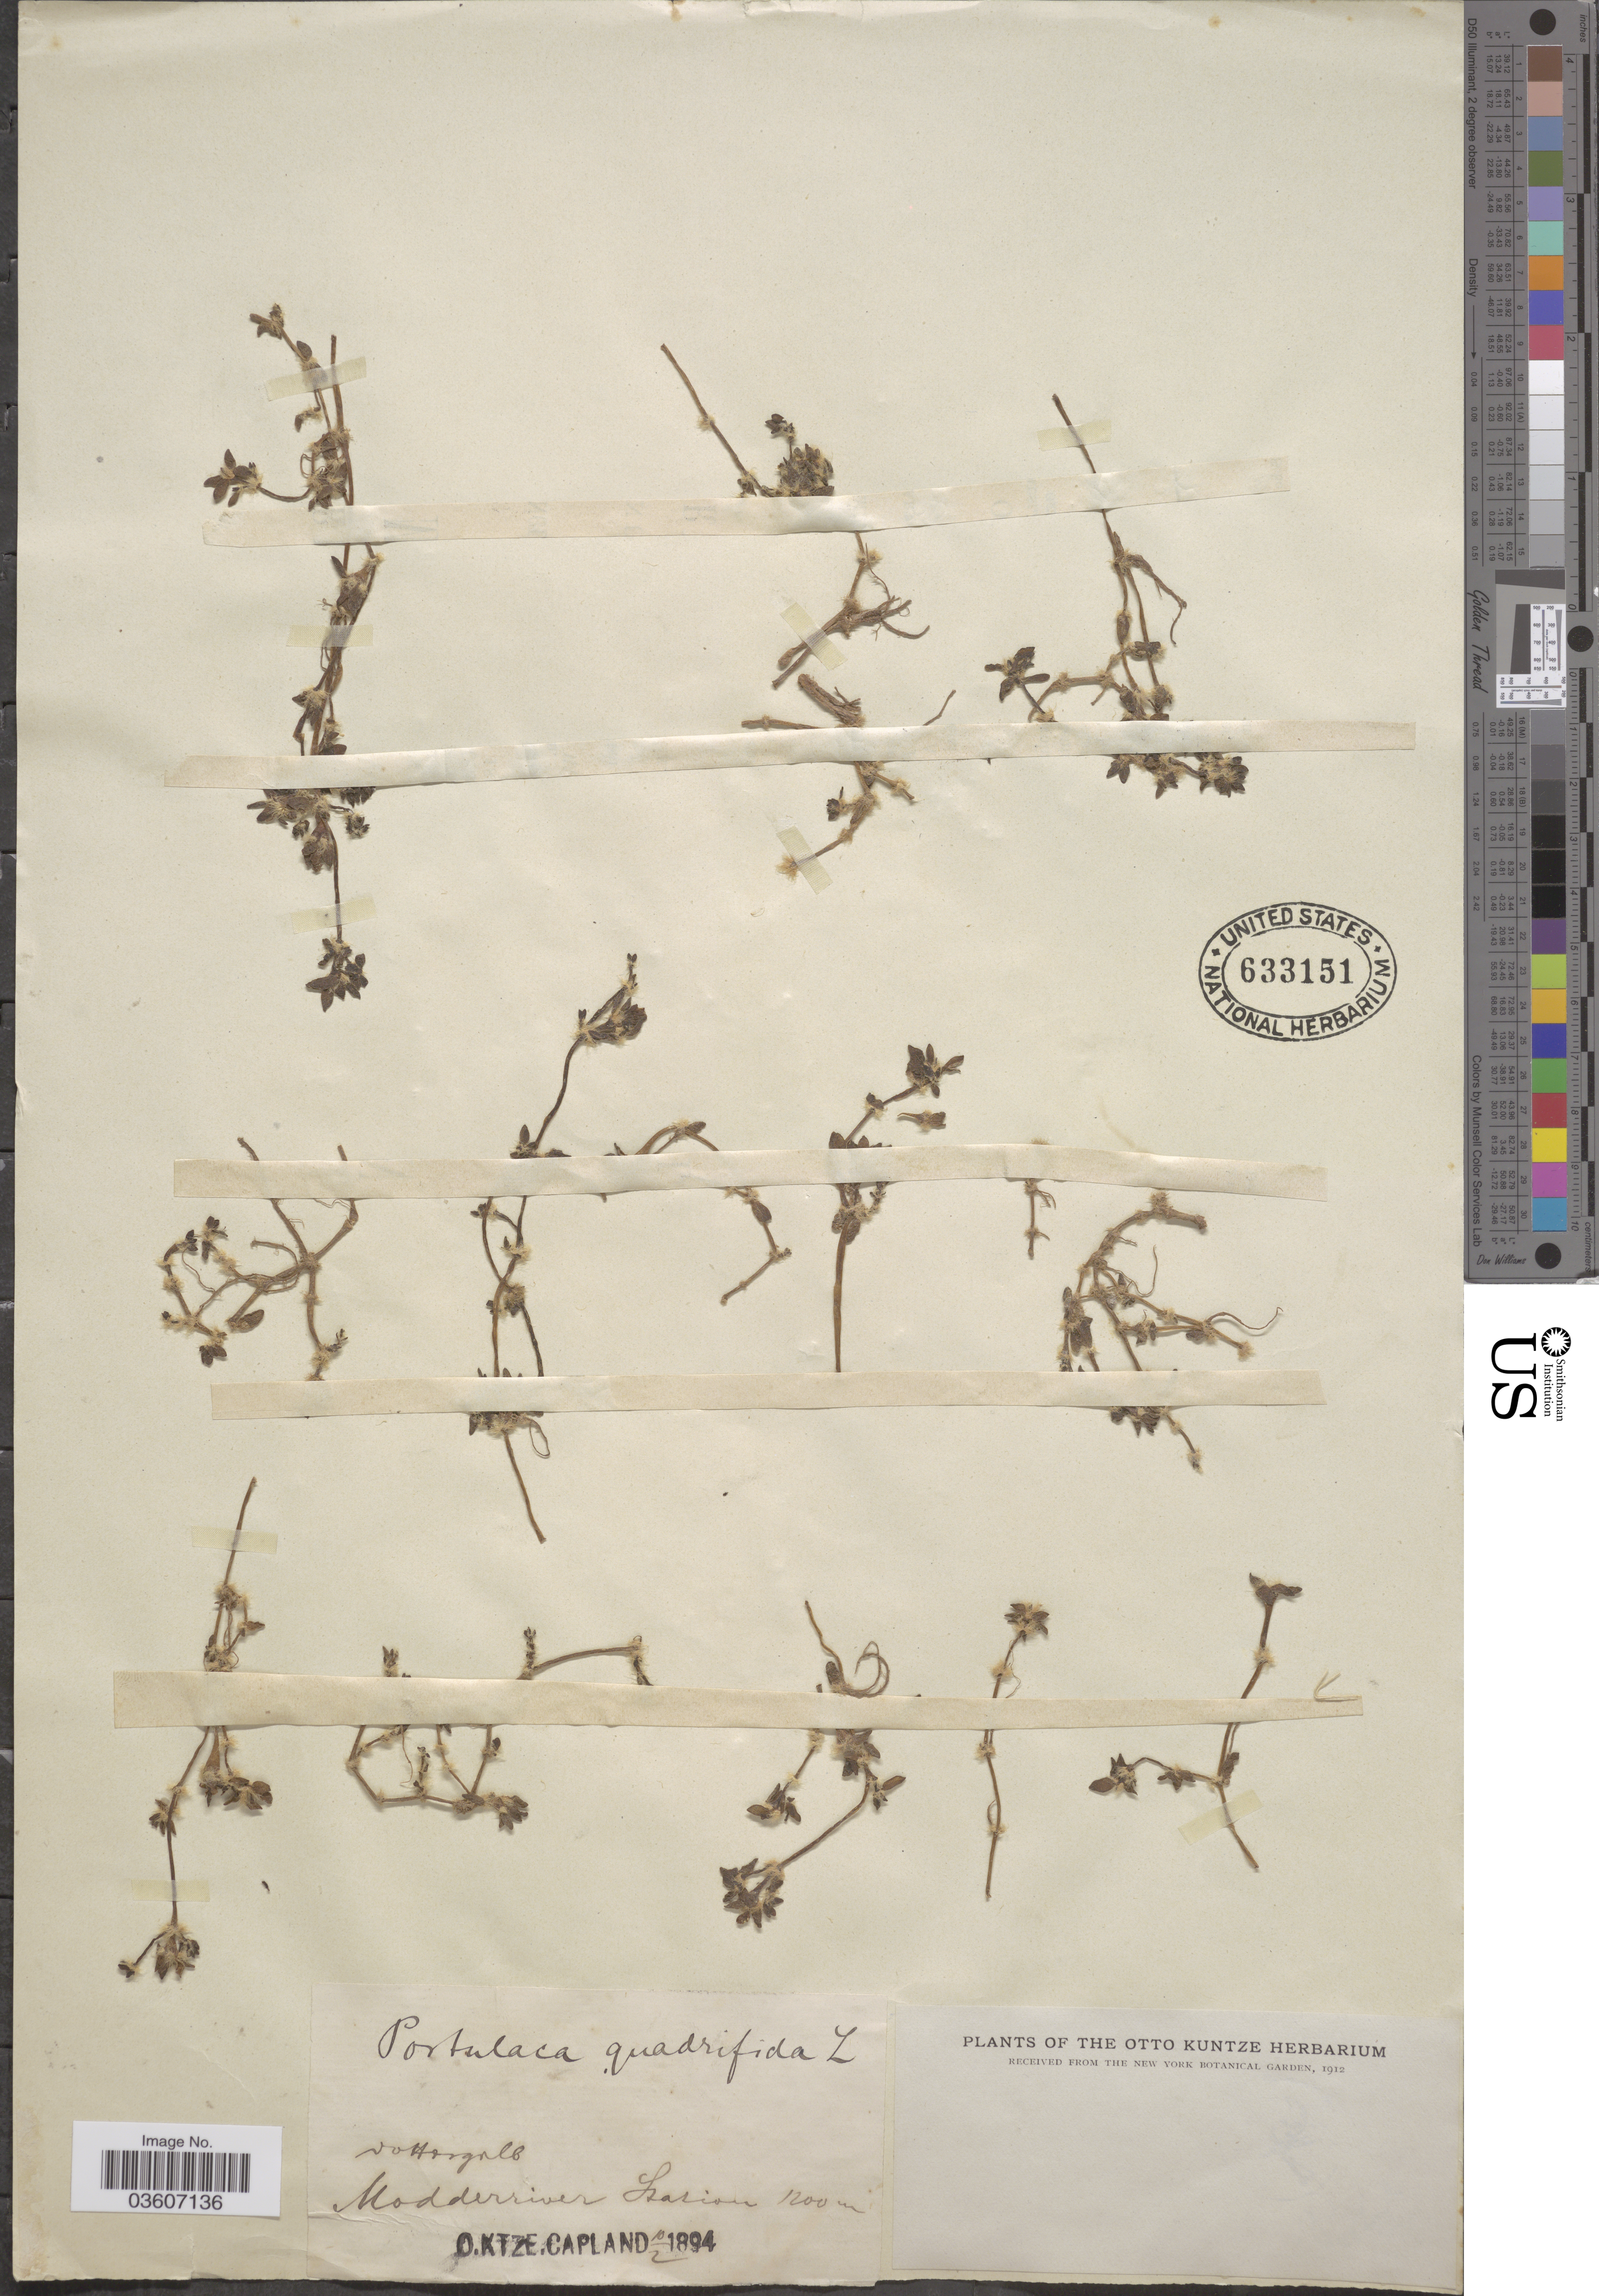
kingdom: Plantae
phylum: Tracheophyta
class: Magnoliopsida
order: Caryophyllales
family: Portulacaceae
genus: Portulaca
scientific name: Portulaca quadrifida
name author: L.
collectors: C.E.O. Kuntze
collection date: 1894-02-10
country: South Africa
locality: Modderriver Station.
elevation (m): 1200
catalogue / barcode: US 633151